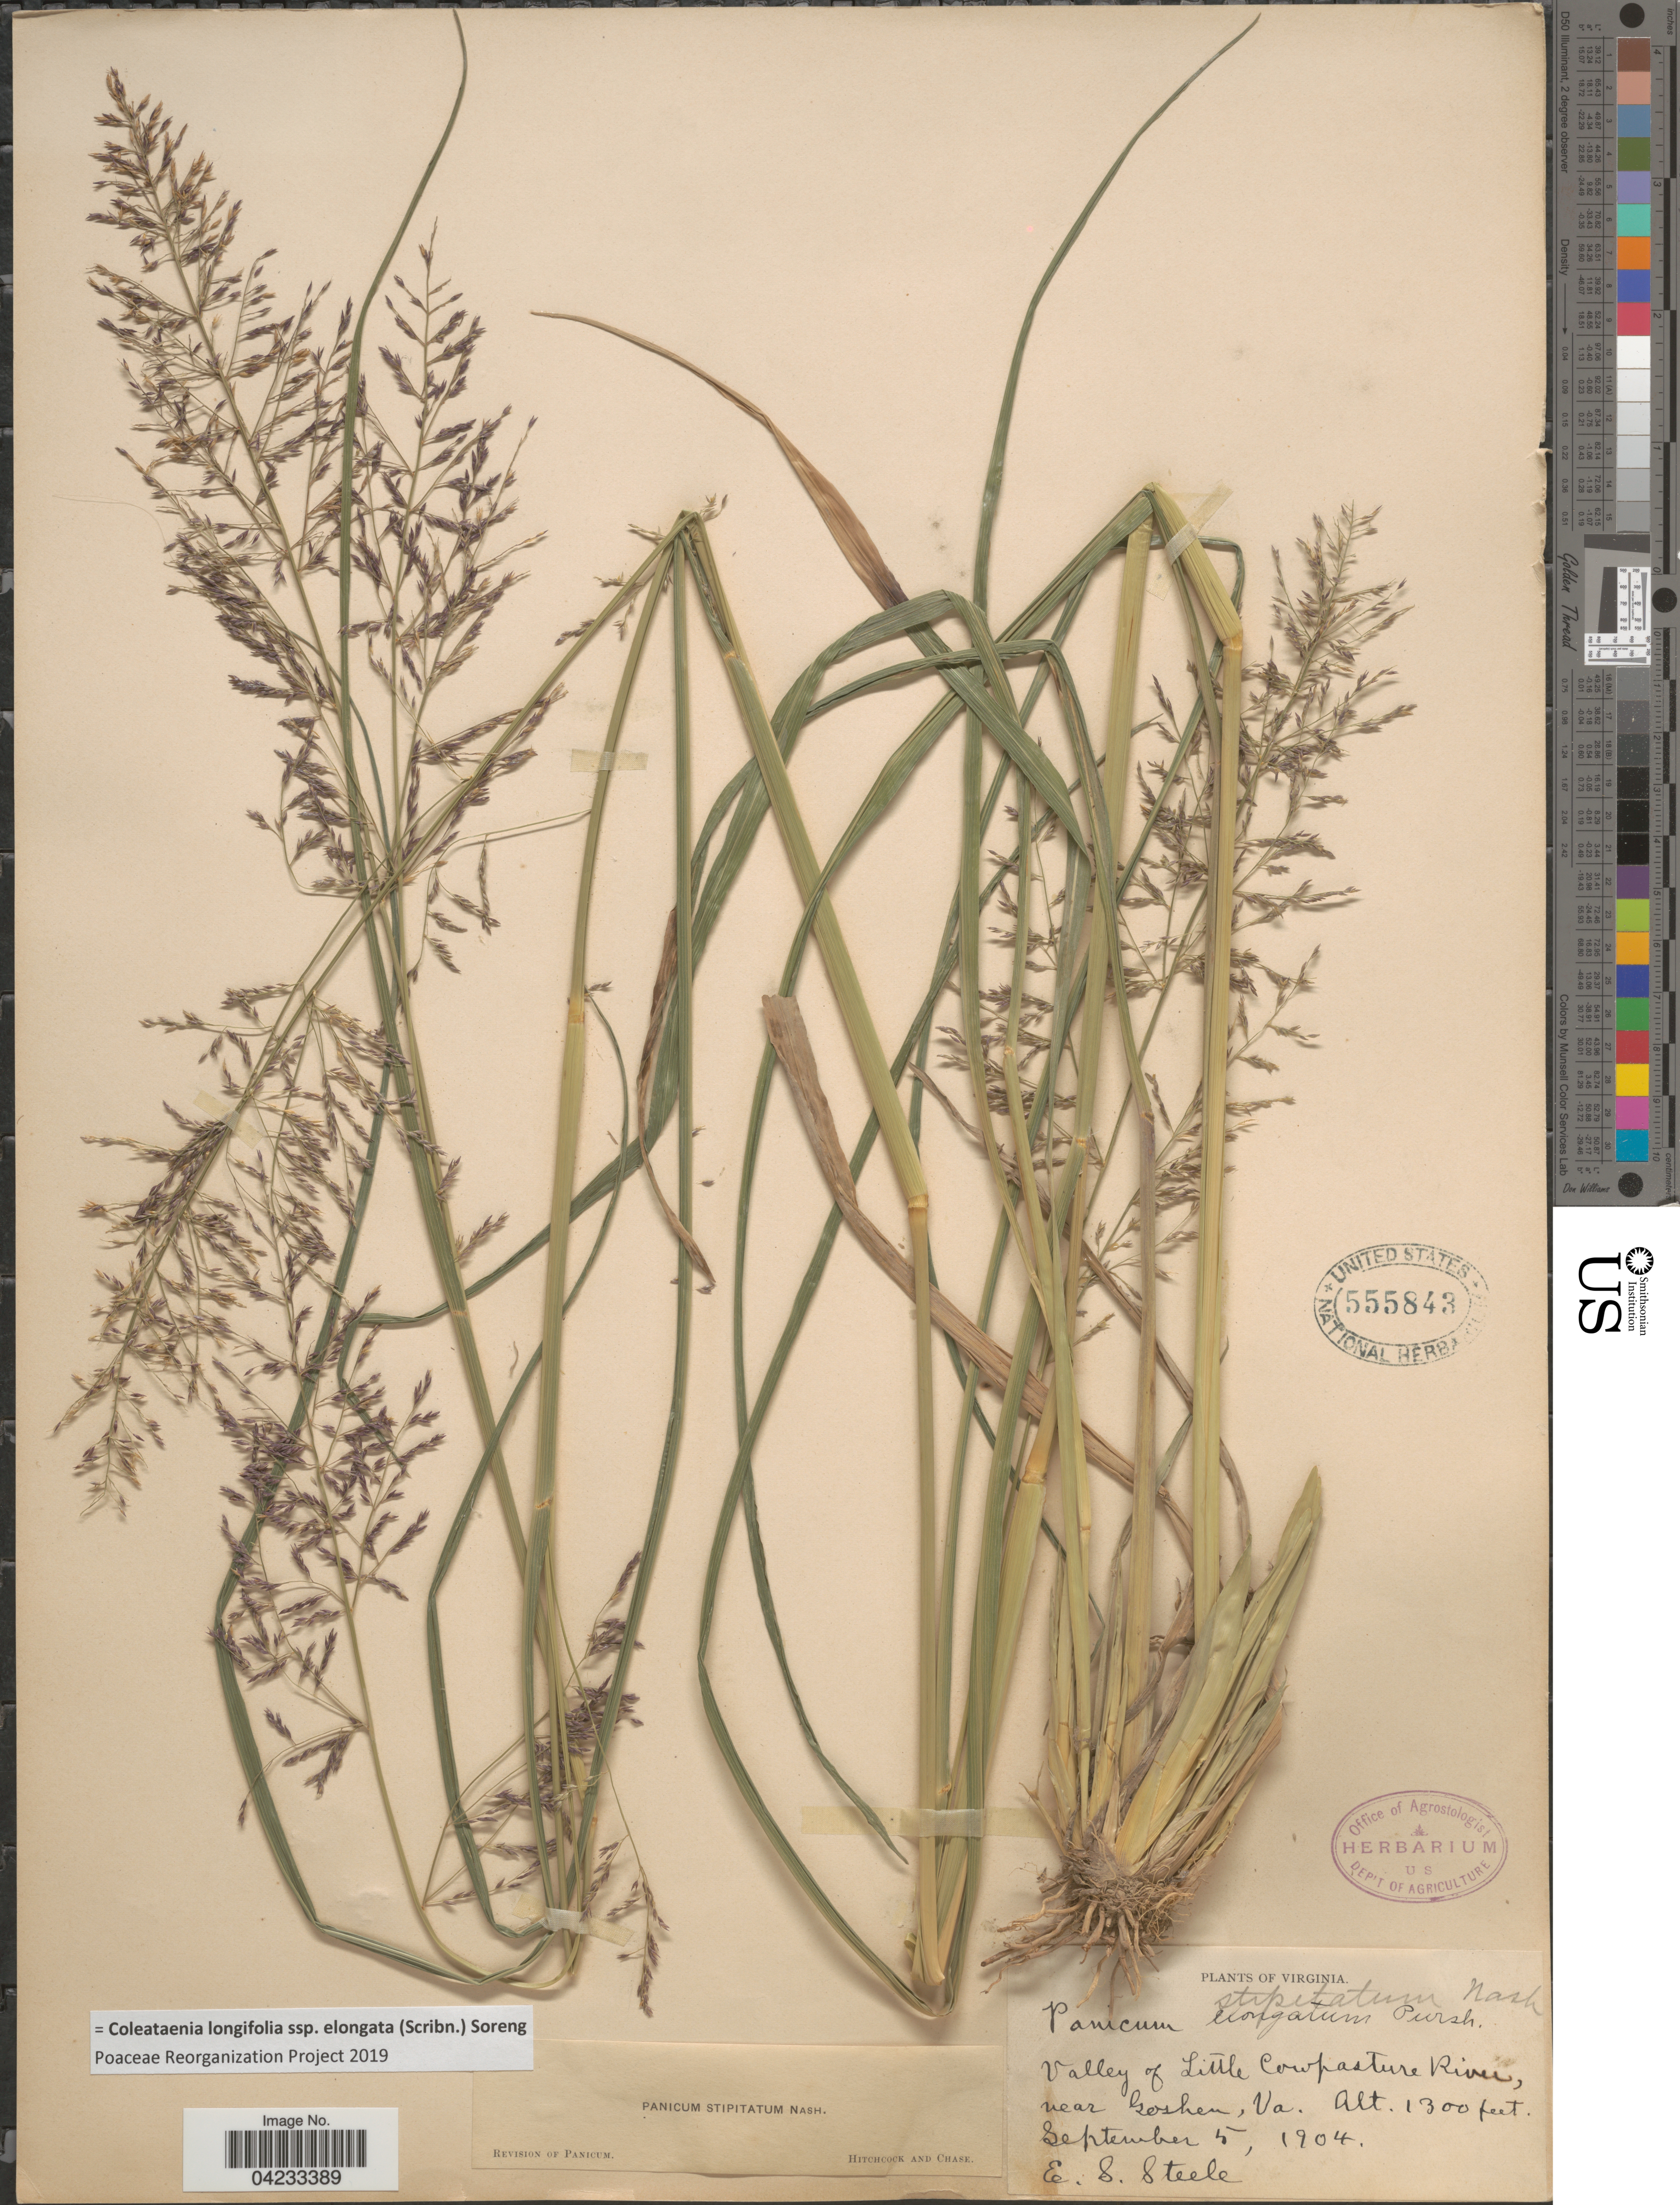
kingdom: Plantae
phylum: Tracheophyta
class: Liliopsida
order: Poales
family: Poaceae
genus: Coleataenia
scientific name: Coleataenia longifolia subsp. elongata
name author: (Scribn.) Soreng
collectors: E. Steele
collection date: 1904-09-05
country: United States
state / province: Virginia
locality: Valley of Little Cowpasture River, near Goshen.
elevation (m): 396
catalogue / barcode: US 555843